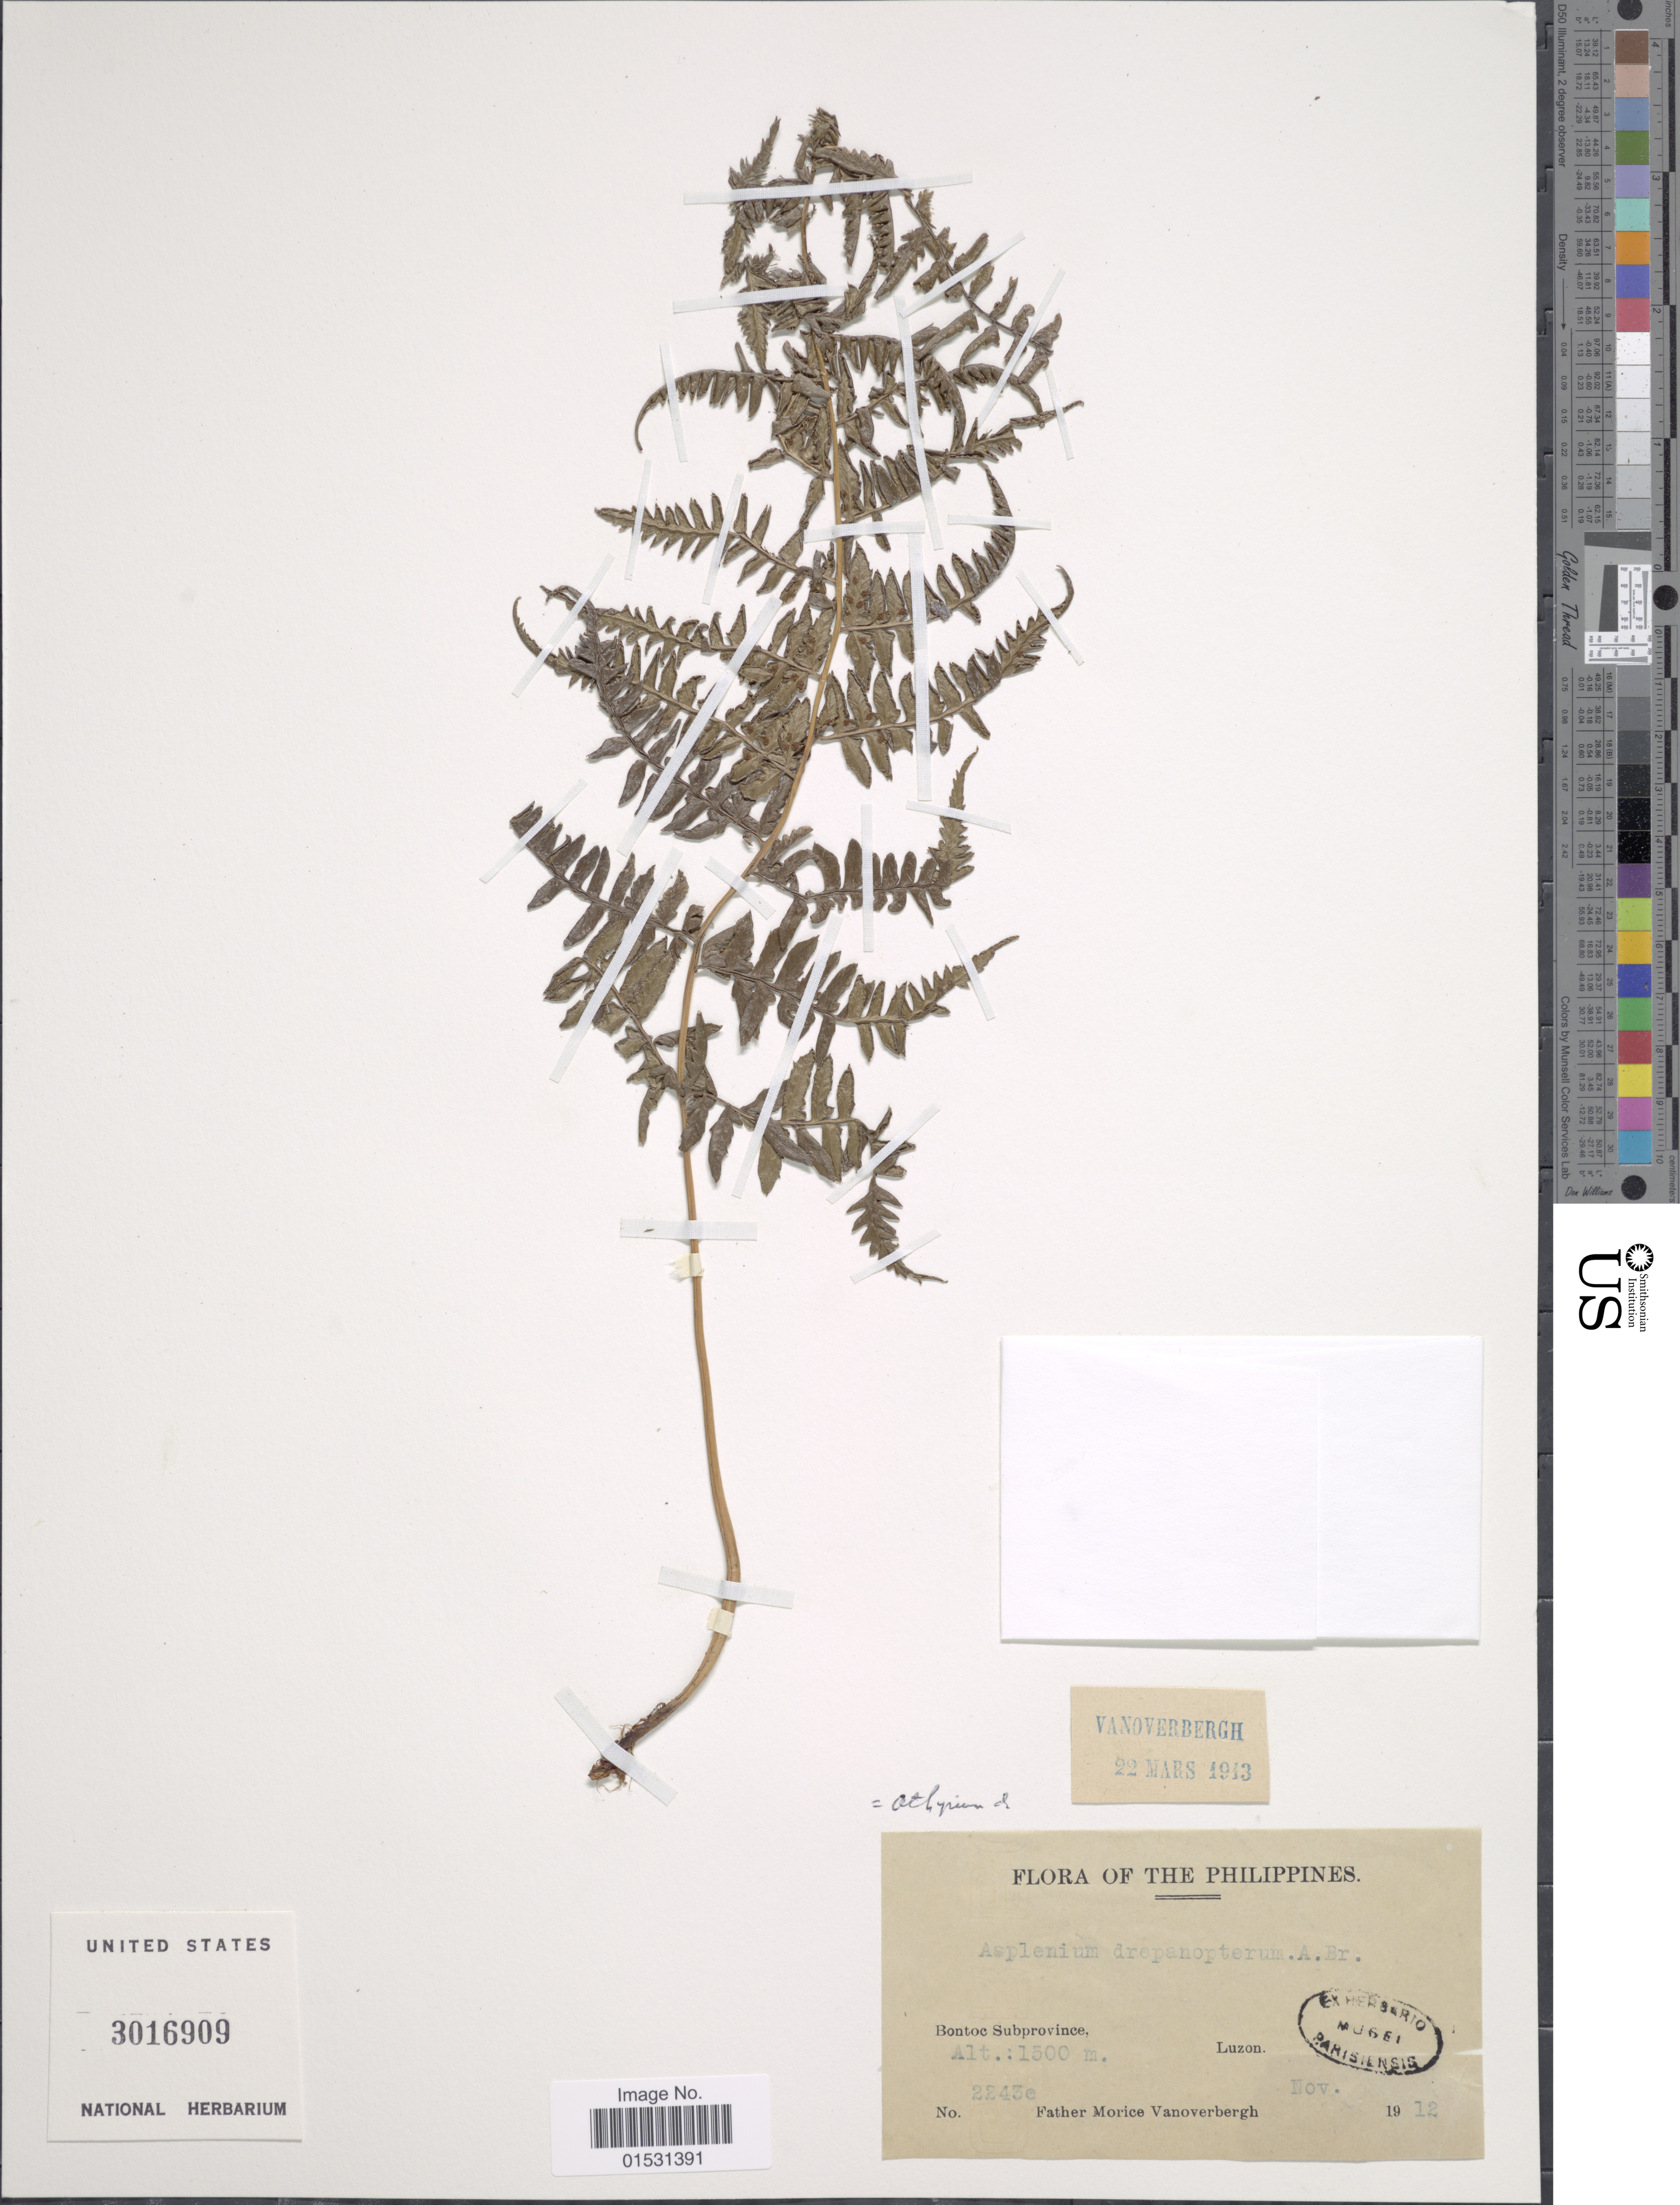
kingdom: Plantae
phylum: Tracheophyta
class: Polypodiopsida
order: Polypodiales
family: Athyriaceae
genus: Athyrium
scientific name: Athyrium drepanopterum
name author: (Kunze) A. Braun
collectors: M. Vanoverbergh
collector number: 2243e*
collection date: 1912-11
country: Philippines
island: Luzon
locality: Bontoc Subrpovince. Luzon.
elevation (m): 1500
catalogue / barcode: US 3016909